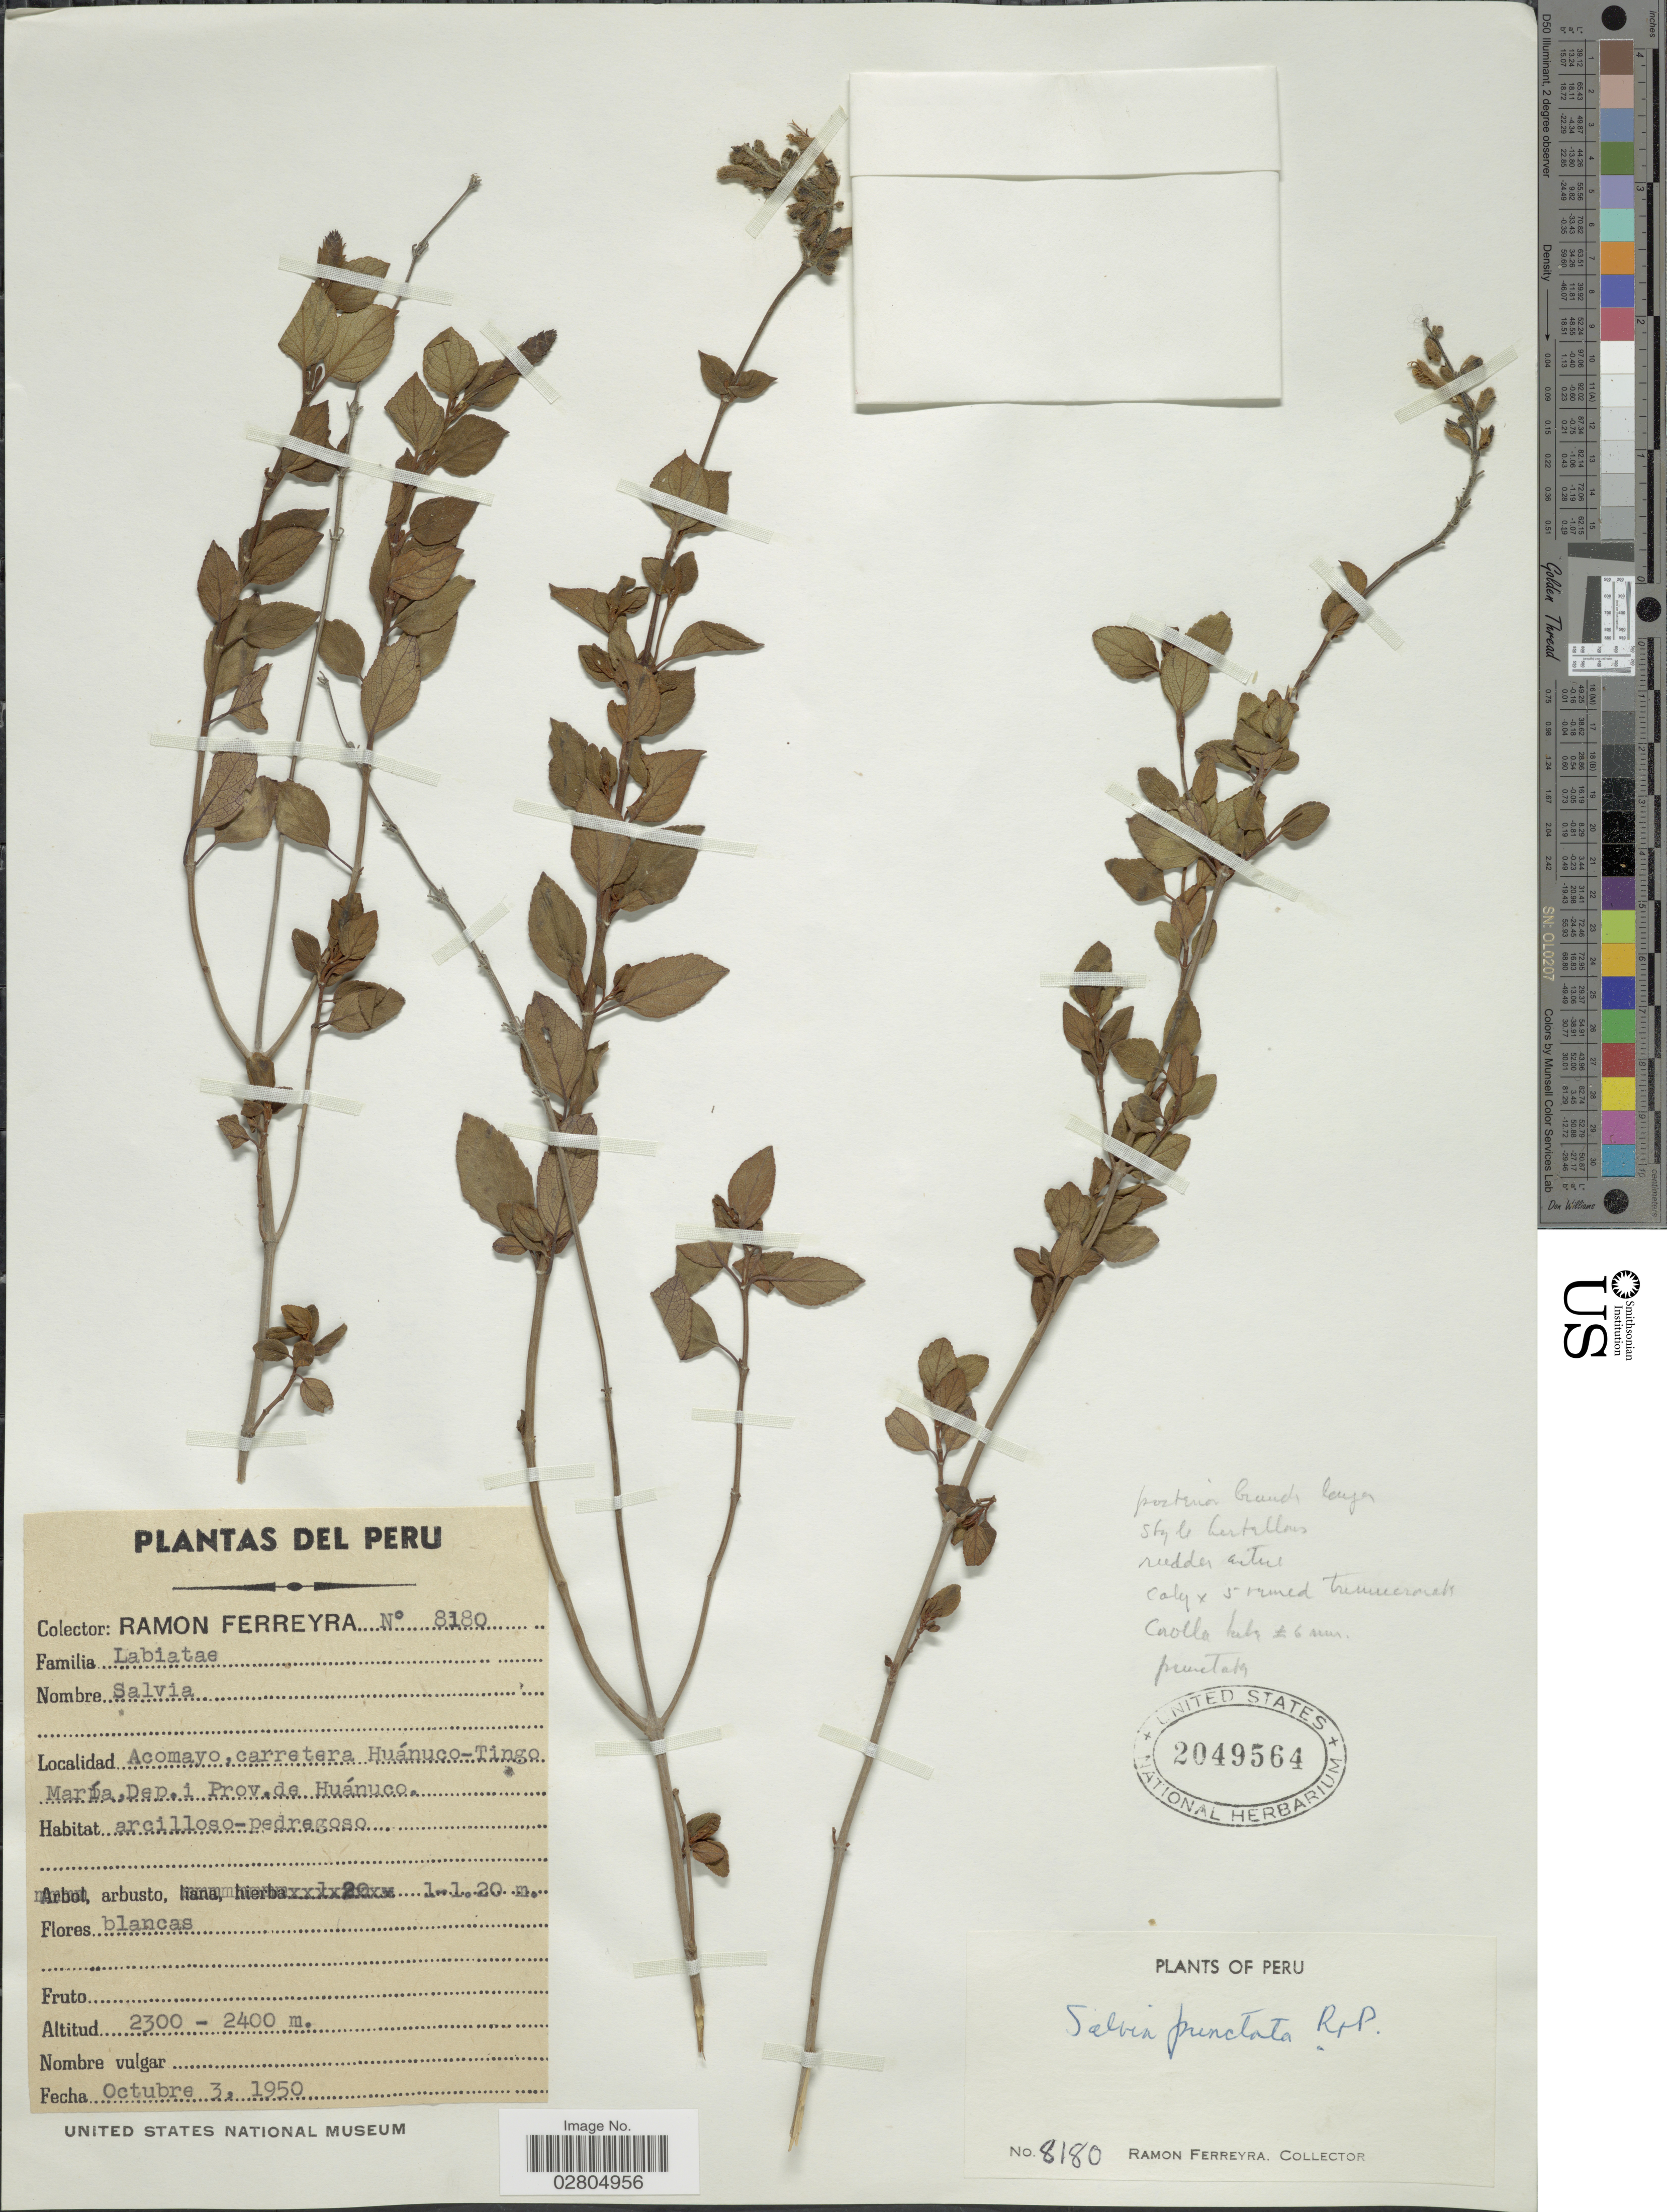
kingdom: Plantae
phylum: Tracheophyta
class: Magnoliopsida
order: Lamiales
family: Lamiaceae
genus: Salvia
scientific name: Salvia punctata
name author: Ruiz & Pav.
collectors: R. A. Ferreyra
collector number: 8180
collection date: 1950-10-03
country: Peru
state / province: Huánuco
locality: Acomayo, carretera Huánuco-Tingo María, Dep.i Prov. de Huánuco.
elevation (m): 2300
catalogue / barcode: US 2049564